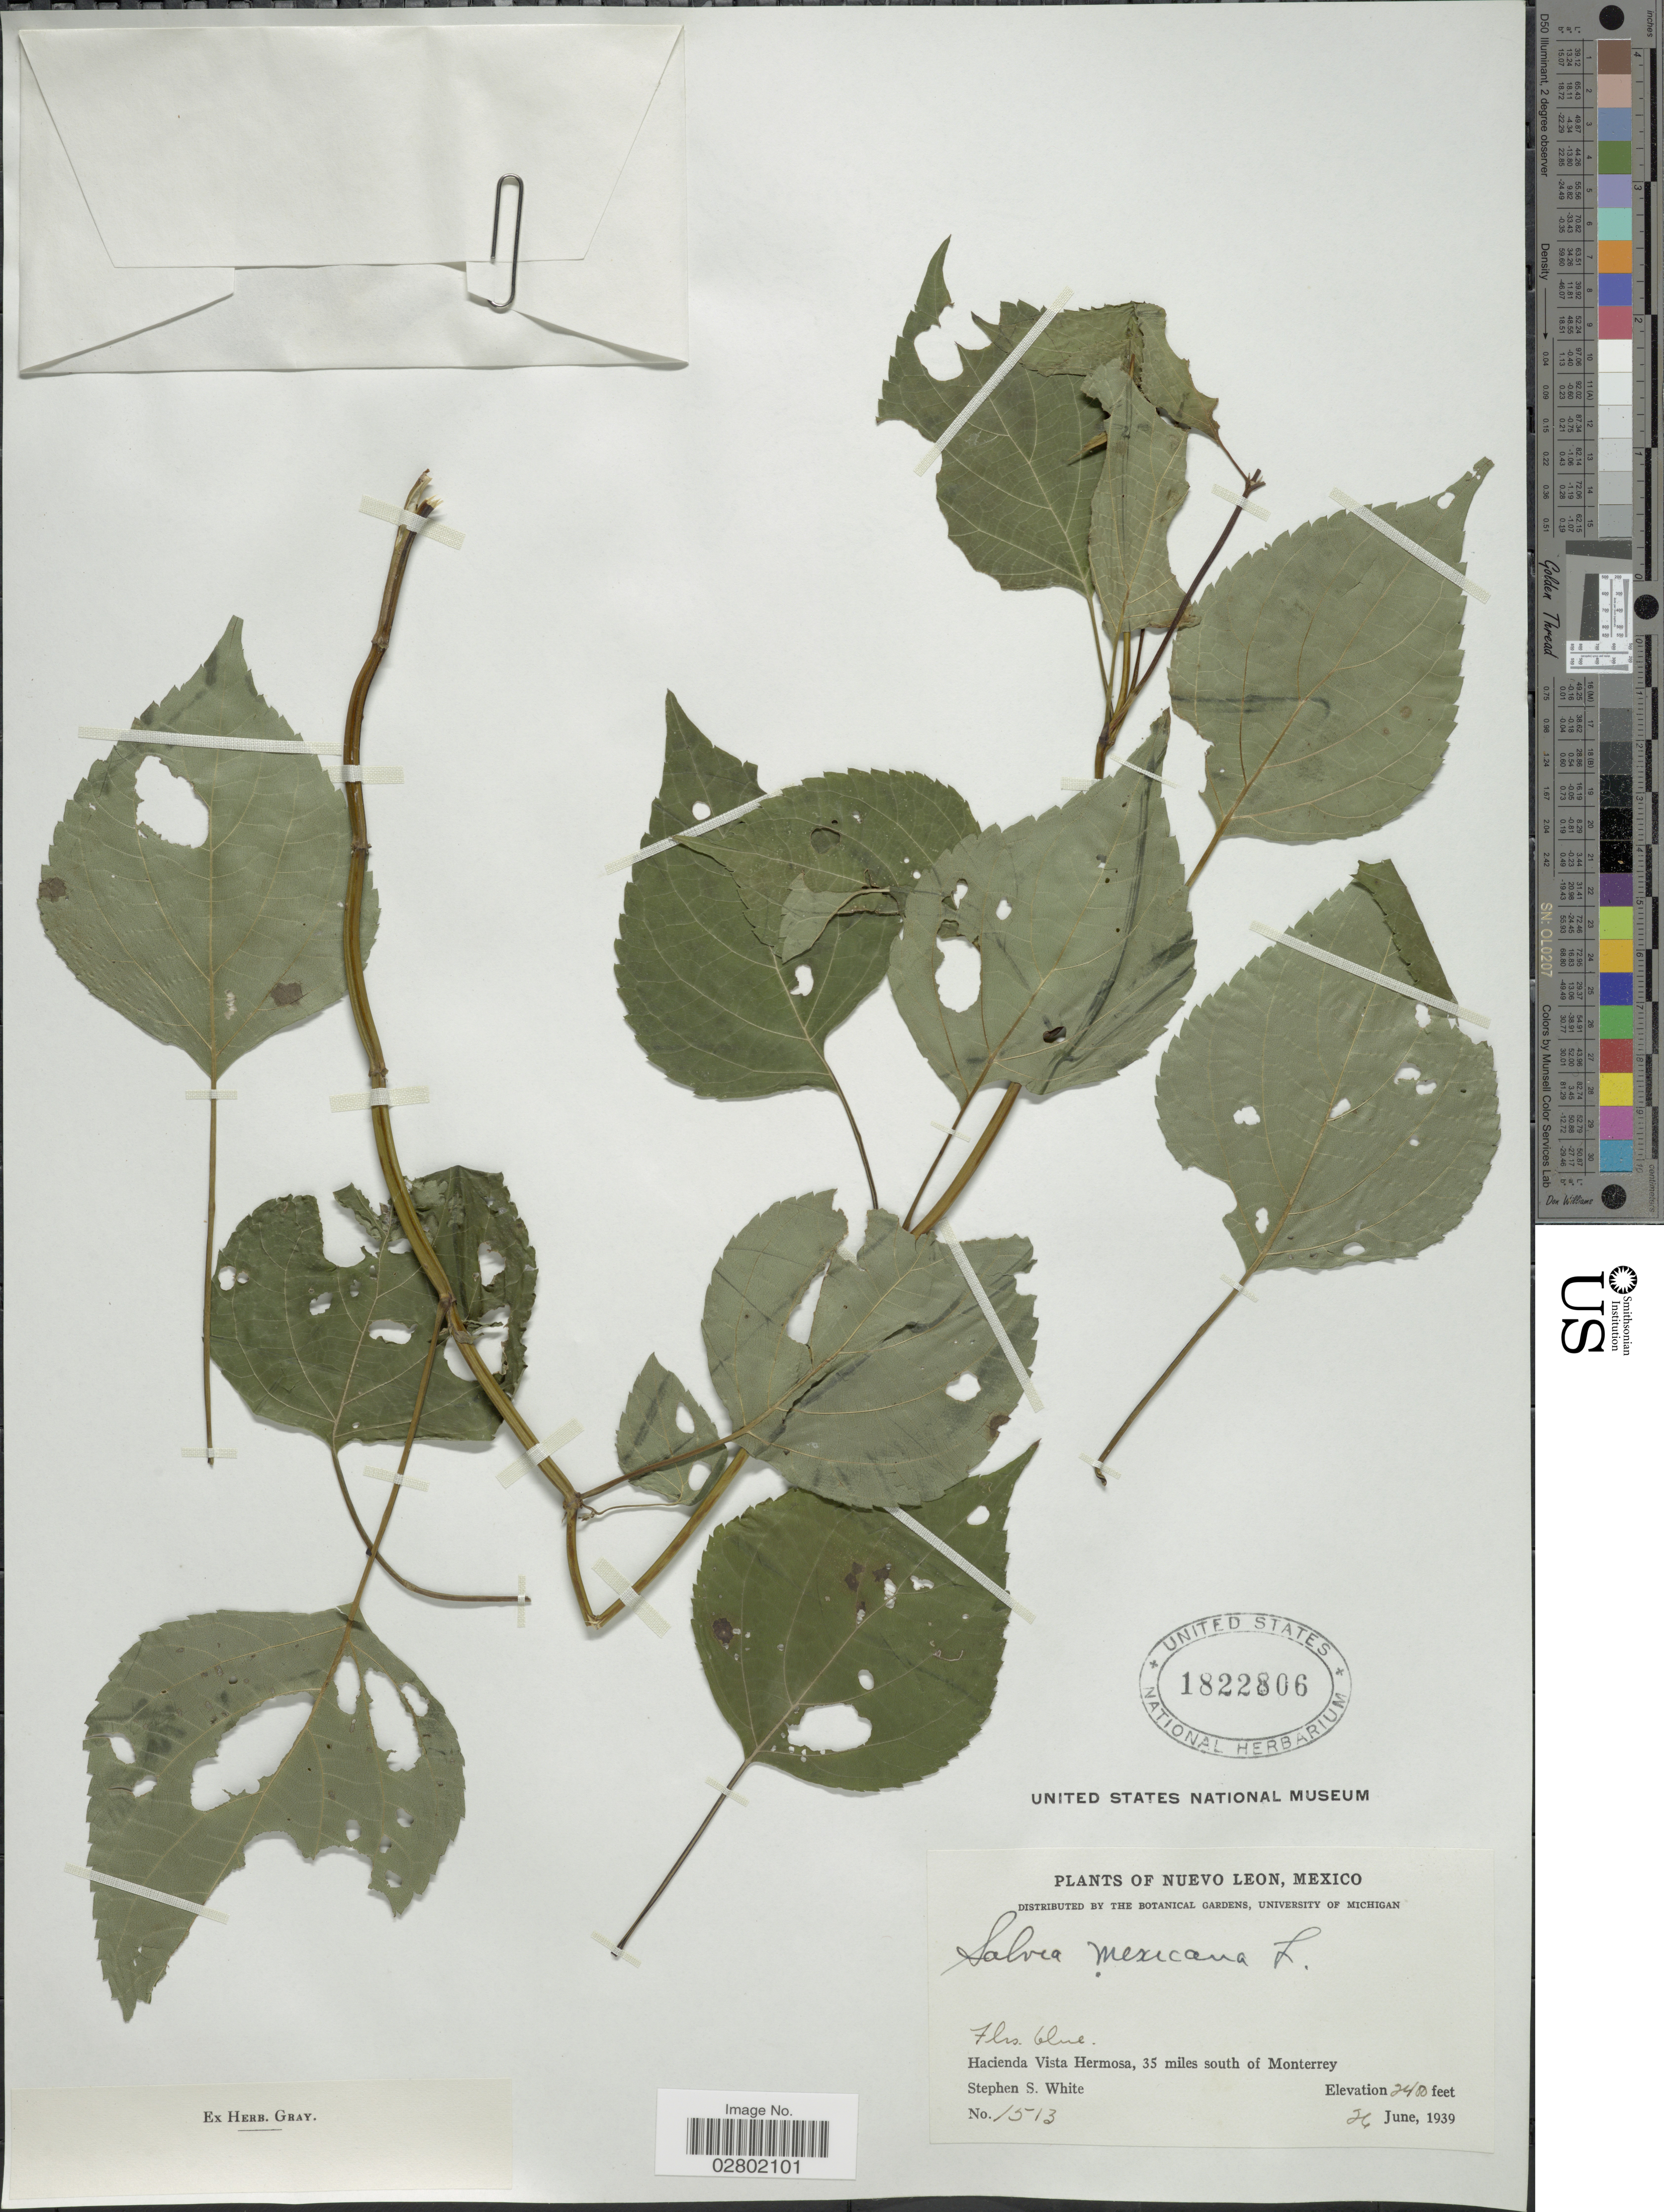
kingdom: Plantae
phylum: Tracheophyta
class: Magnoliopsida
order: Lamiales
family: Lamiaceae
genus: Salvia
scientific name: Salvia mexicana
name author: L.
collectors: S. S. White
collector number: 1513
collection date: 1939-06-26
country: Mexico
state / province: Nuevo León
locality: Hacienda Vista Hermosa, 35 miles south of Monterrey.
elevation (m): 732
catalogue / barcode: US 1822806